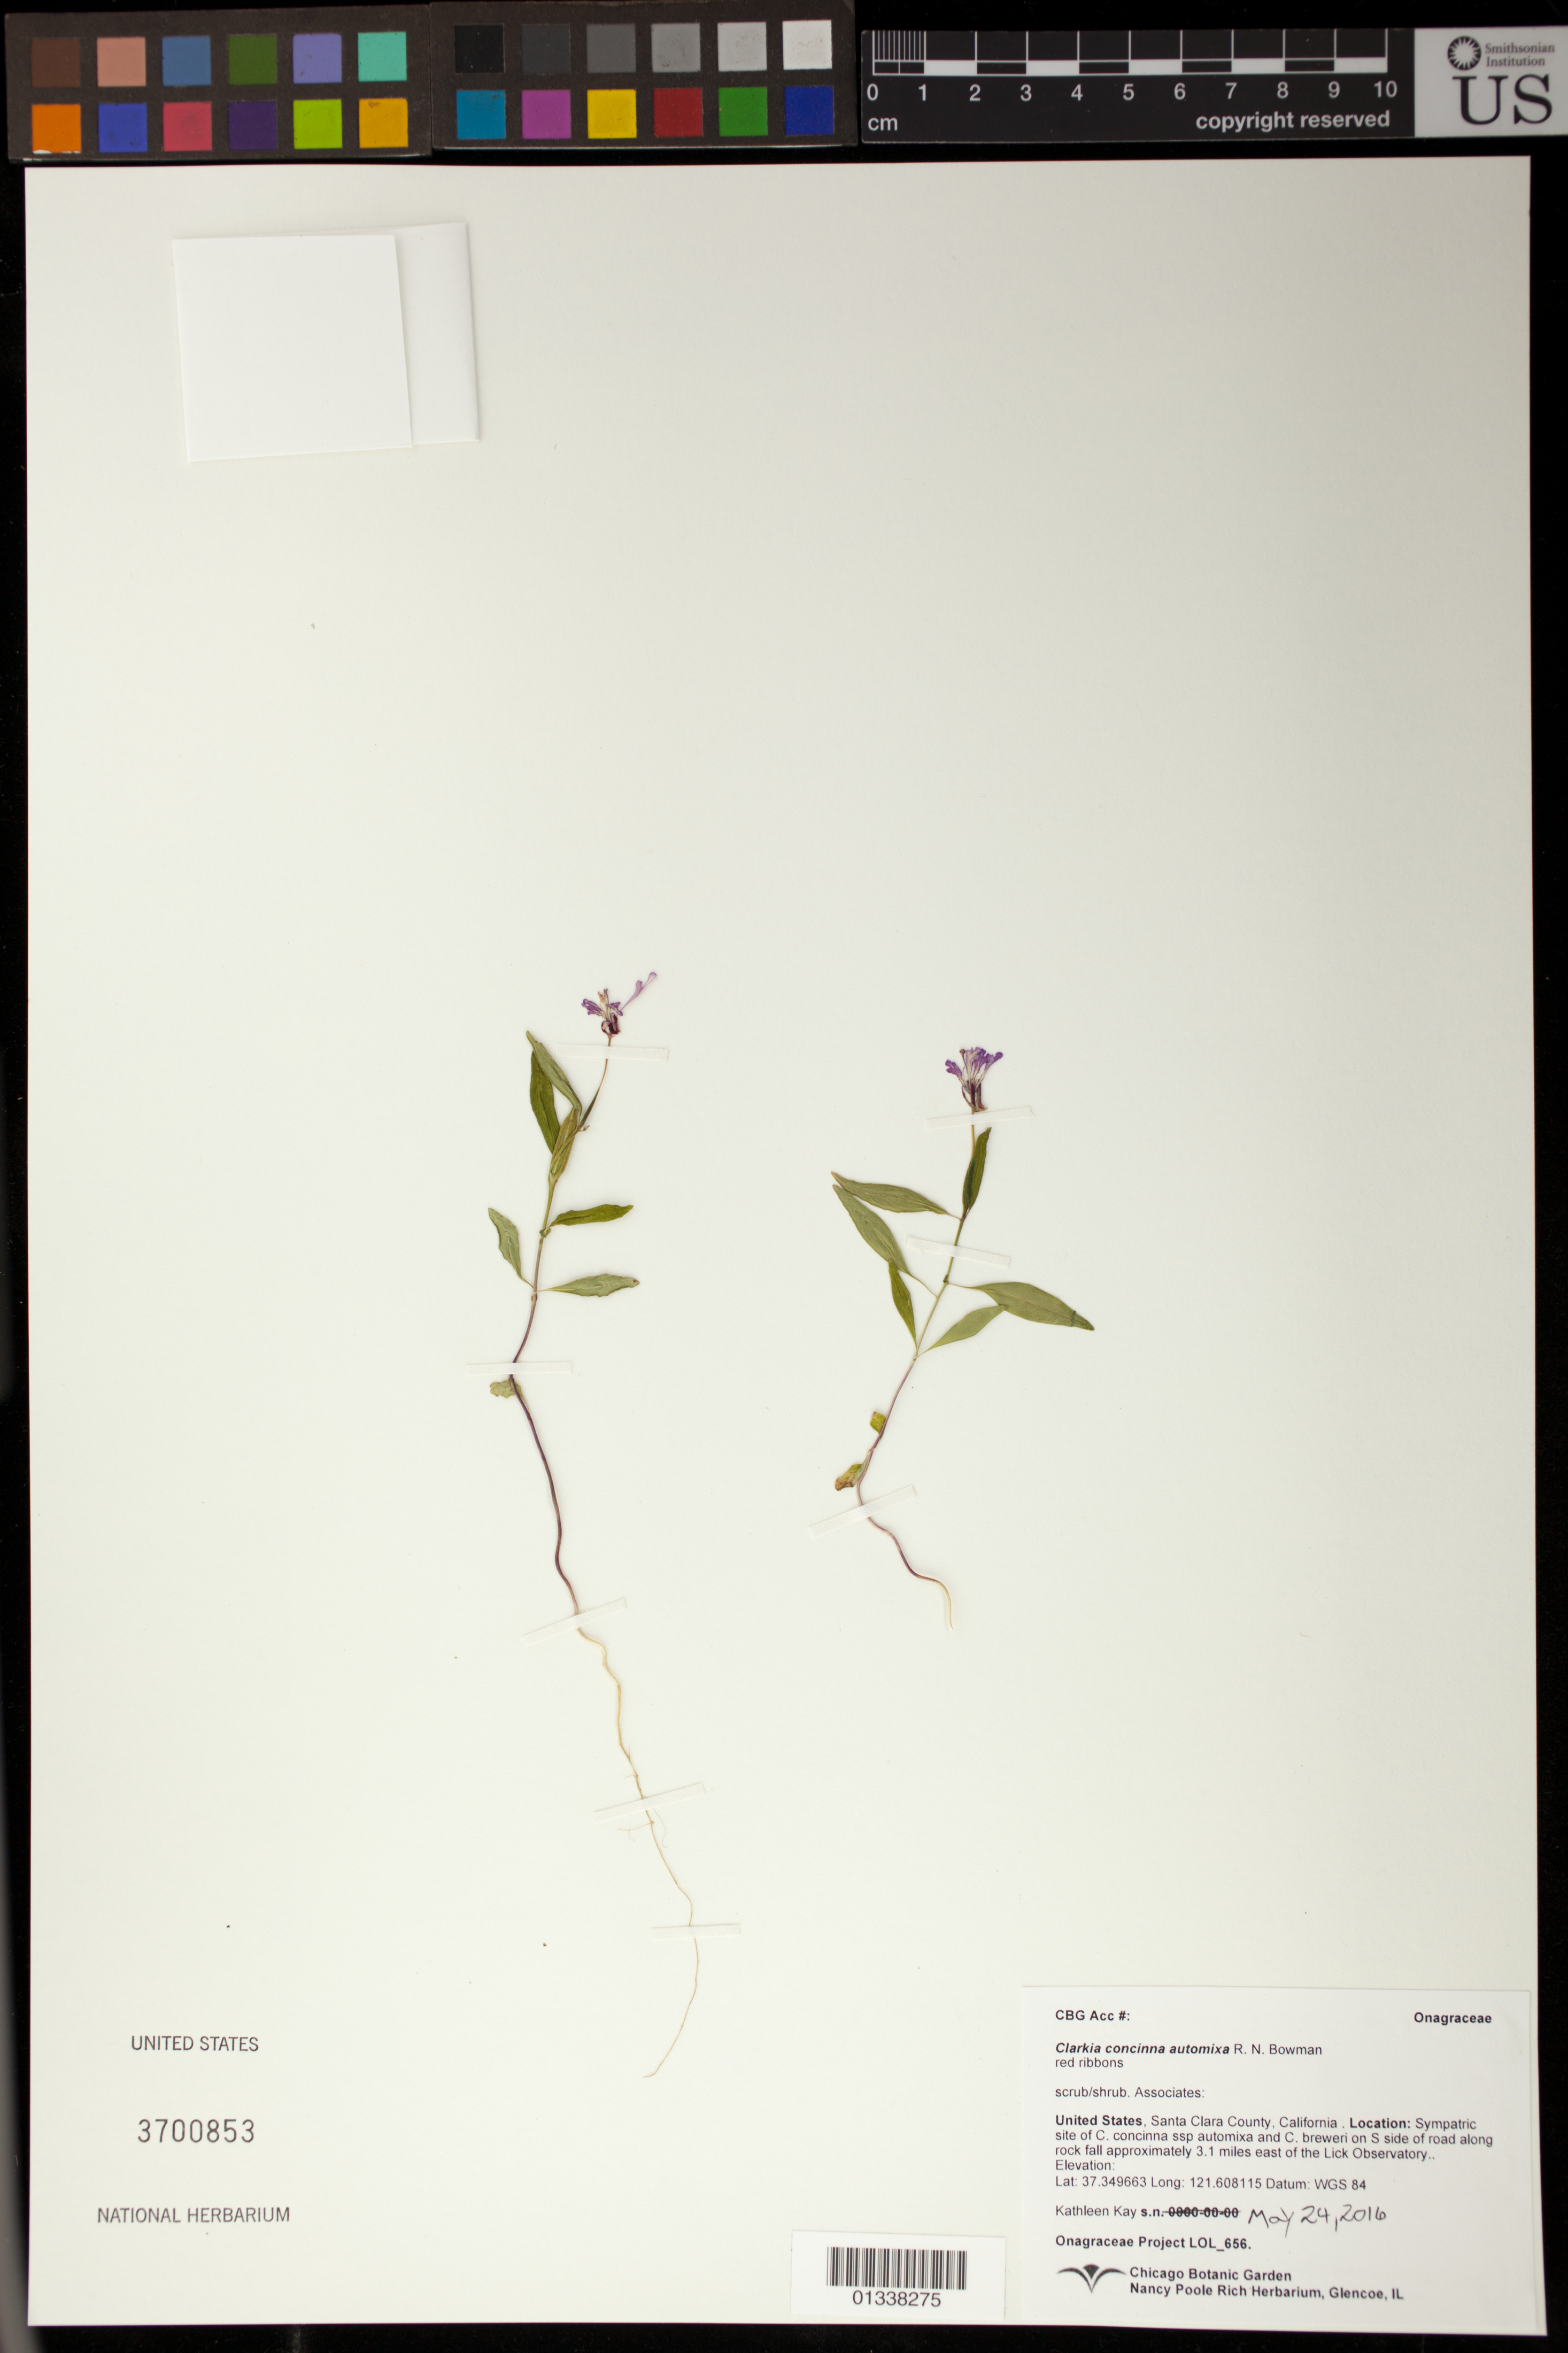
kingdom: Plantae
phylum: Tracheophyta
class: Magnoliopsida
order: Myrtales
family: Onagraceae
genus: Clarkia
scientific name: Clarkia concinna subsp. automixa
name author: R.N. Bowman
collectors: K. Kay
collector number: LOL 656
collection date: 2016-05-24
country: United States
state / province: California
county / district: Santa Clara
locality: Sympatric site of C. concinna ssp automixa and C. breweri on S side of road along rock fall approximately 3.1 miles east of the Lick Observatory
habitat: scrub/shrub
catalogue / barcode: US 3700853